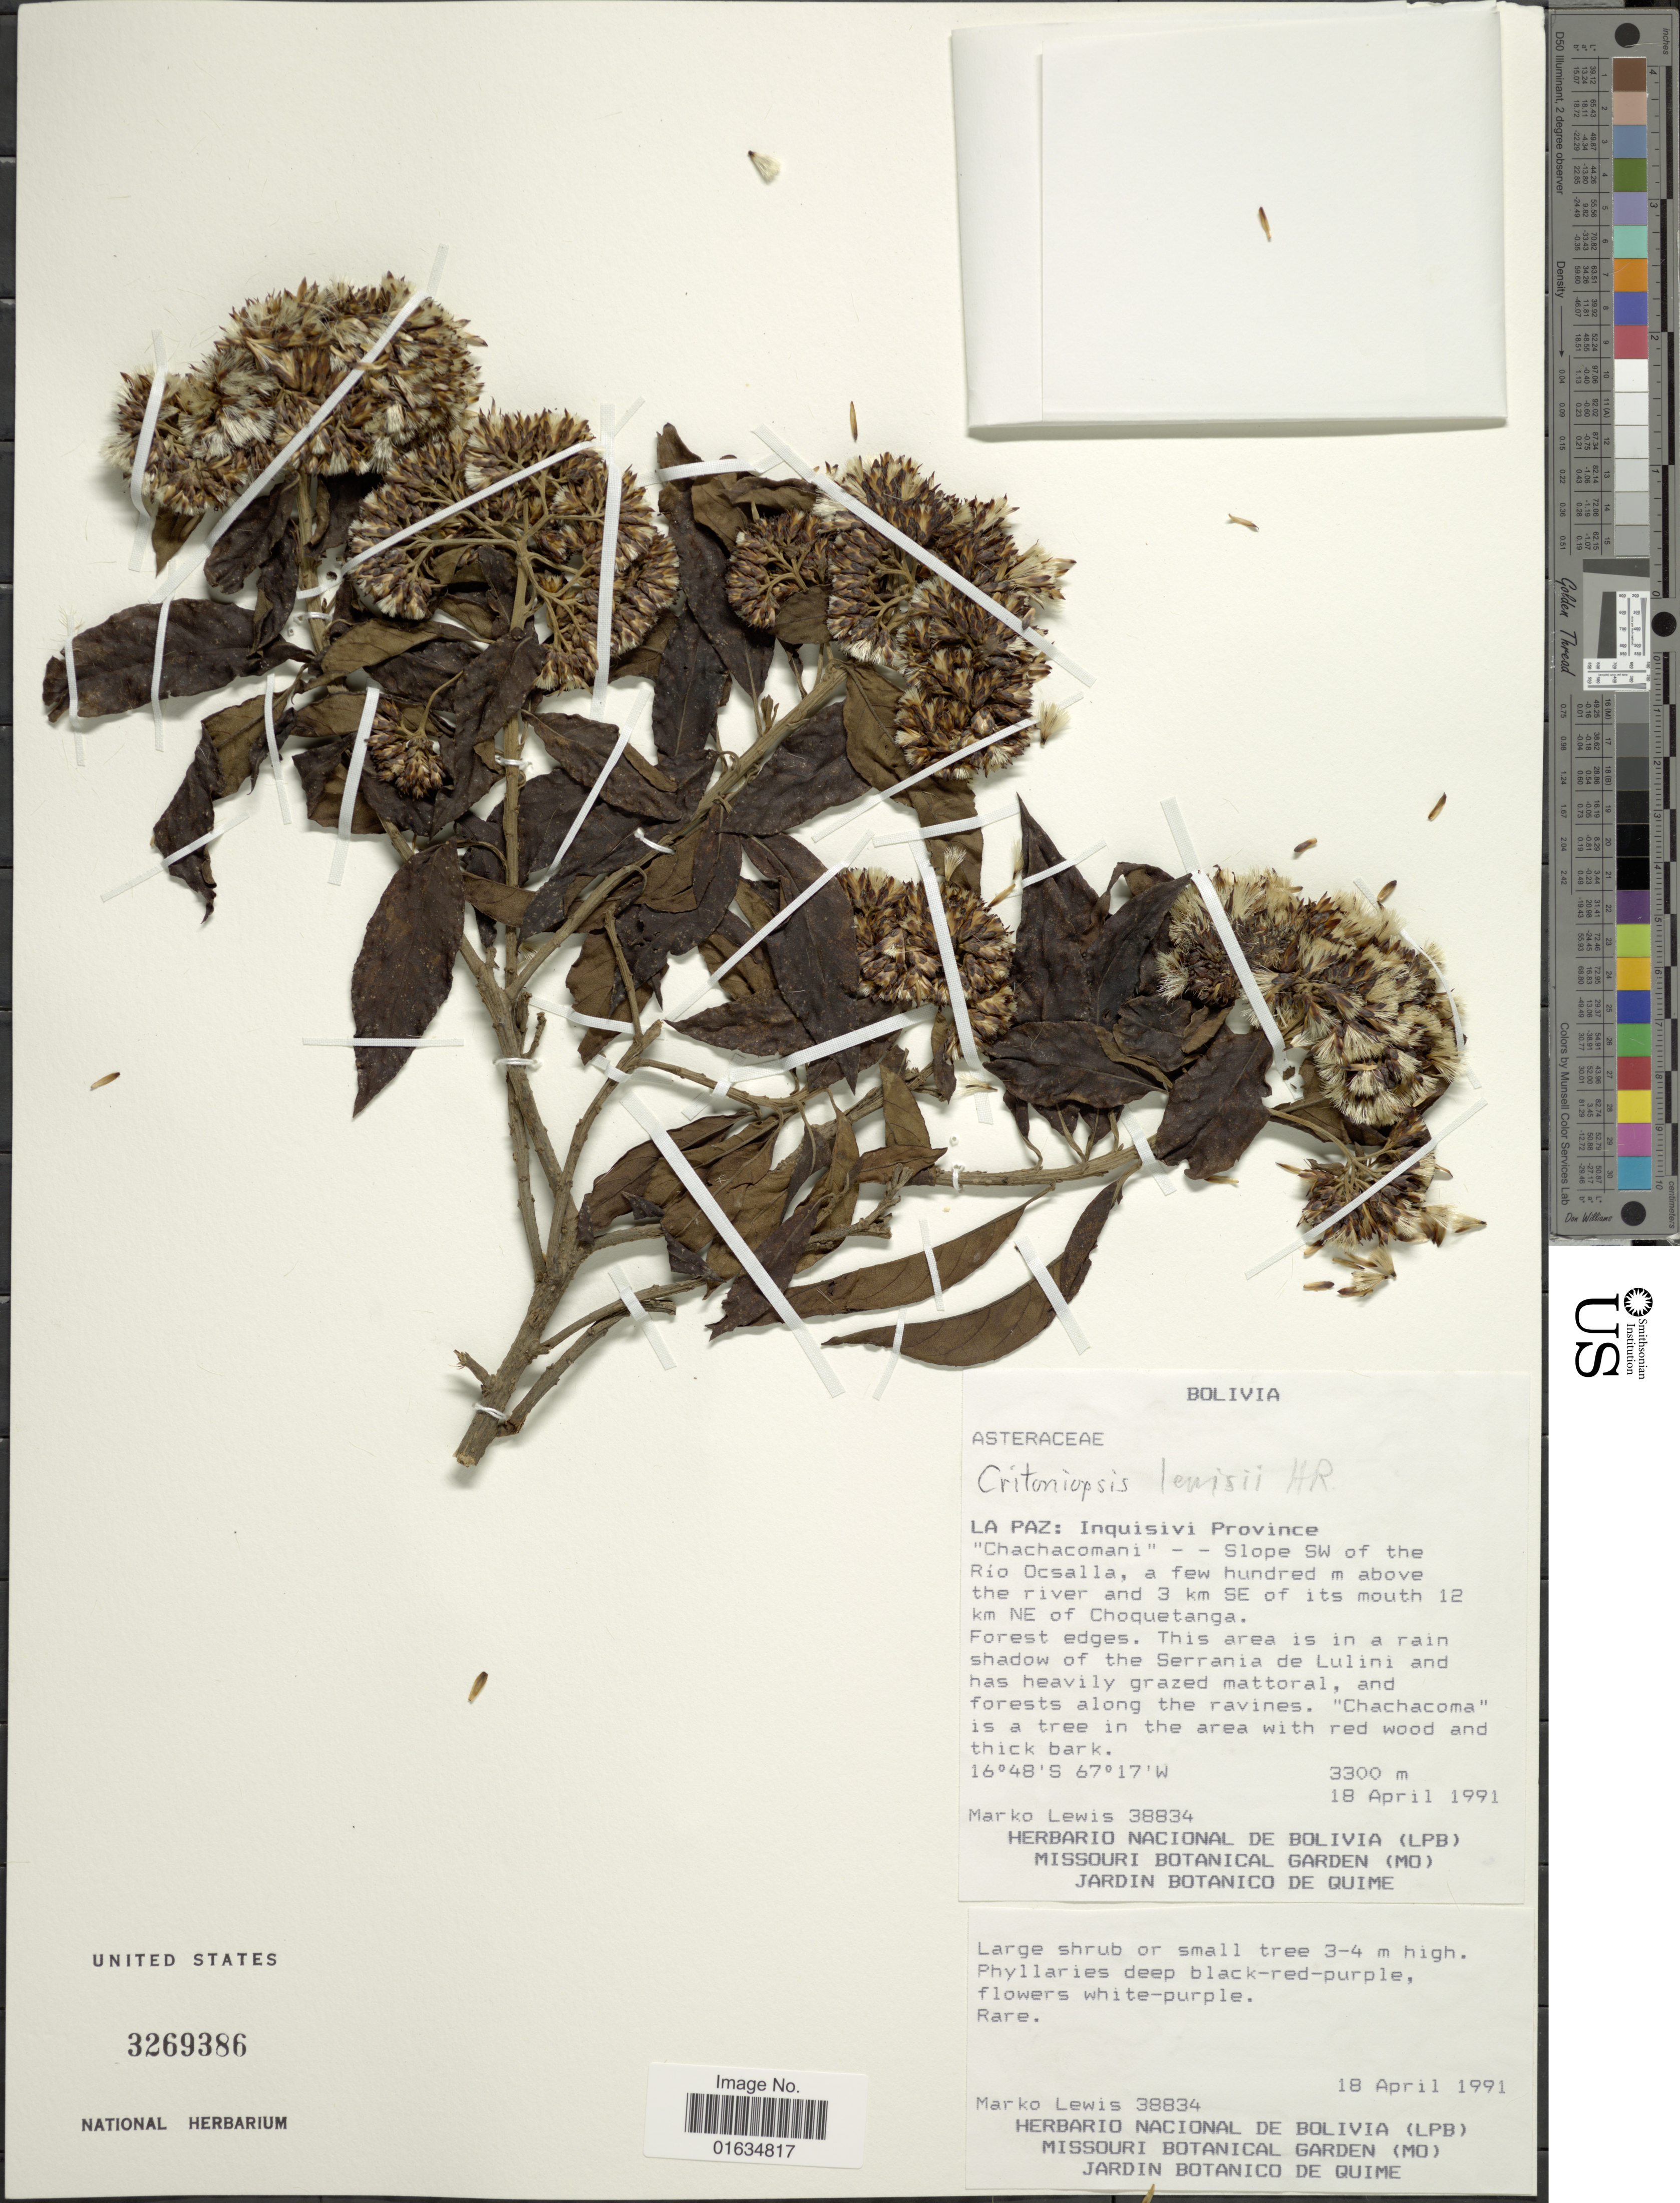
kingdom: Plantae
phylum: Tracheophyta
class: Magnoliopsida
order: Asterales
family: Asteraceae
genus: Critoniopsis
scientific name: Critoniopsis lewisii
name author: H. Rob.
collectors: M. A. Lewis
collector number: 38834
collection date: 1991-04-18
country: Bolivia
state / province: La Paz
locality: Prov. Inquisivi, "Chachacomani"- Slope SW of the Rio Oscalla, a few hundred m above the river and 3 km SE of its mouth 12 km NE of Choquetanga, in a rain shadow of the Serrania de Lulini and has heavily grazed mattoral, and forests along the ravines.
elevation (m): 3300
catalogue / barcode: US 3269386